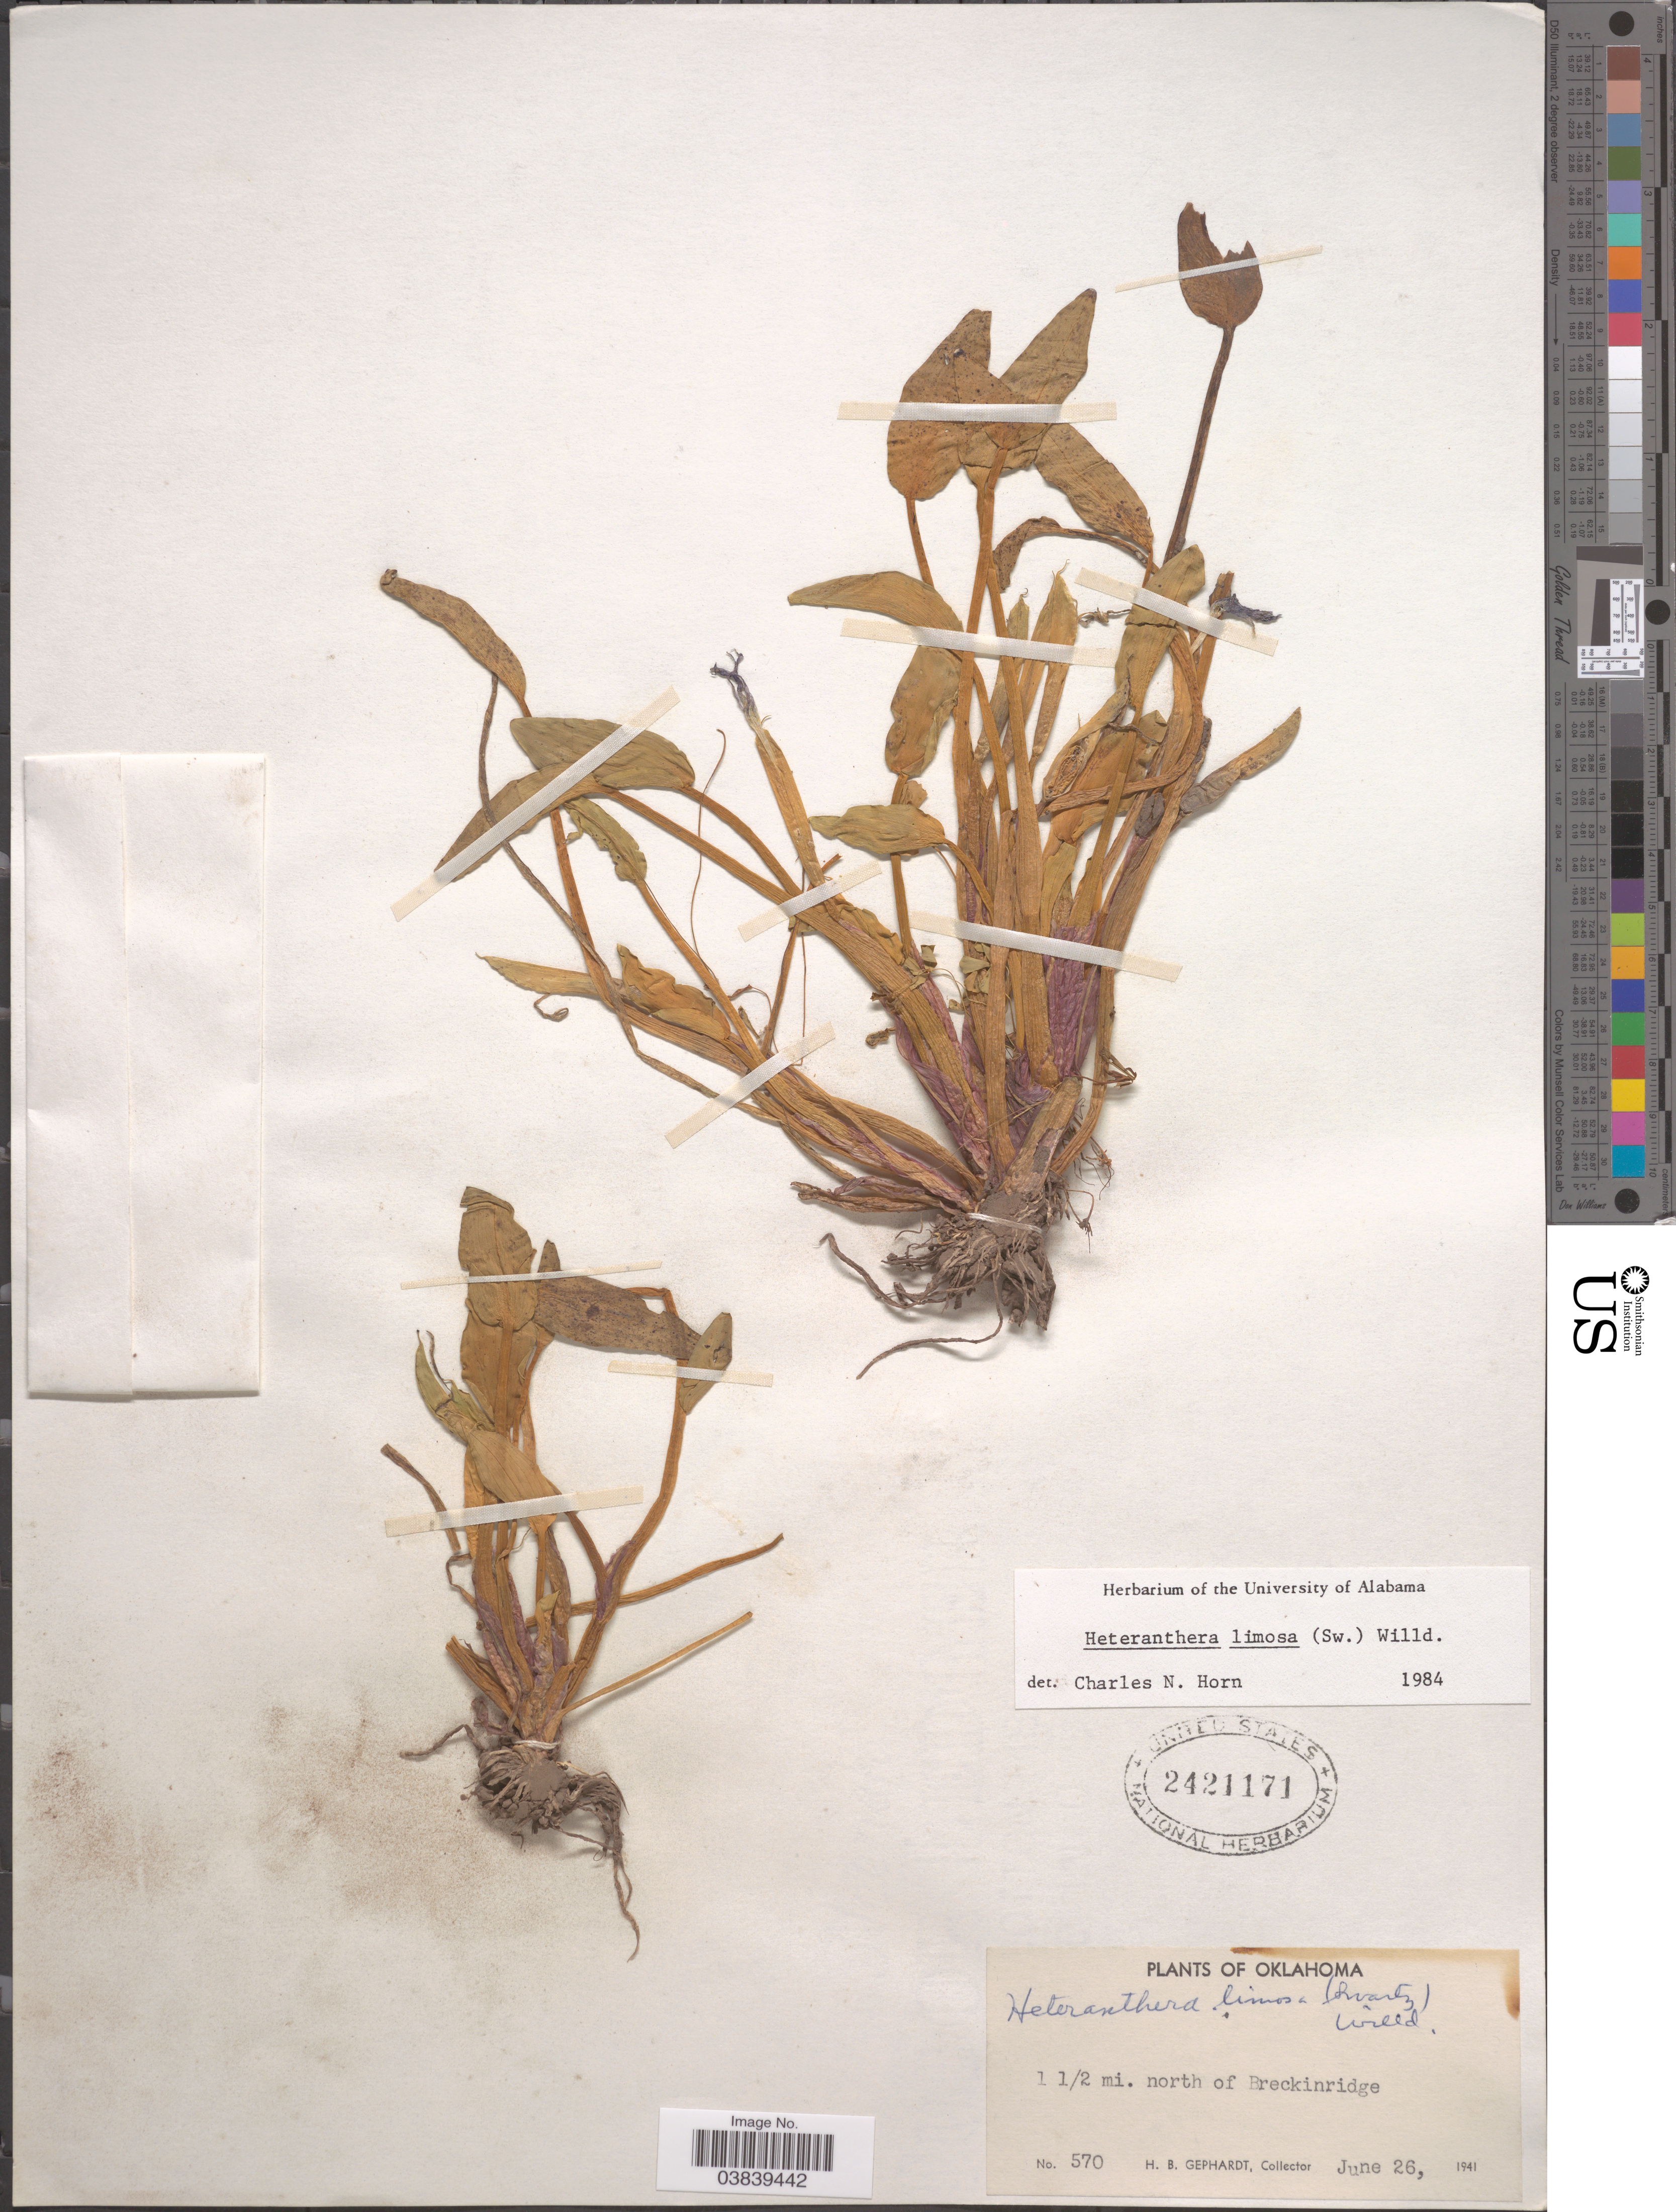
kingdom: Plantae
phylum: Tracheophyta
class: Liliopsida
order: Commelinales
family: Pontederiaceae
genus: Heteranthera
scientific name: Heteranthera limosa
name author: (Sw.) Willd.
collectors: H. Gephardt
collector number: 570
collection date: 1941-06-26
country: United States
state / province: Oklahoma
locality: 1 ½ mi. north of Breckinridge.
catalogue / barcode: US 2421171